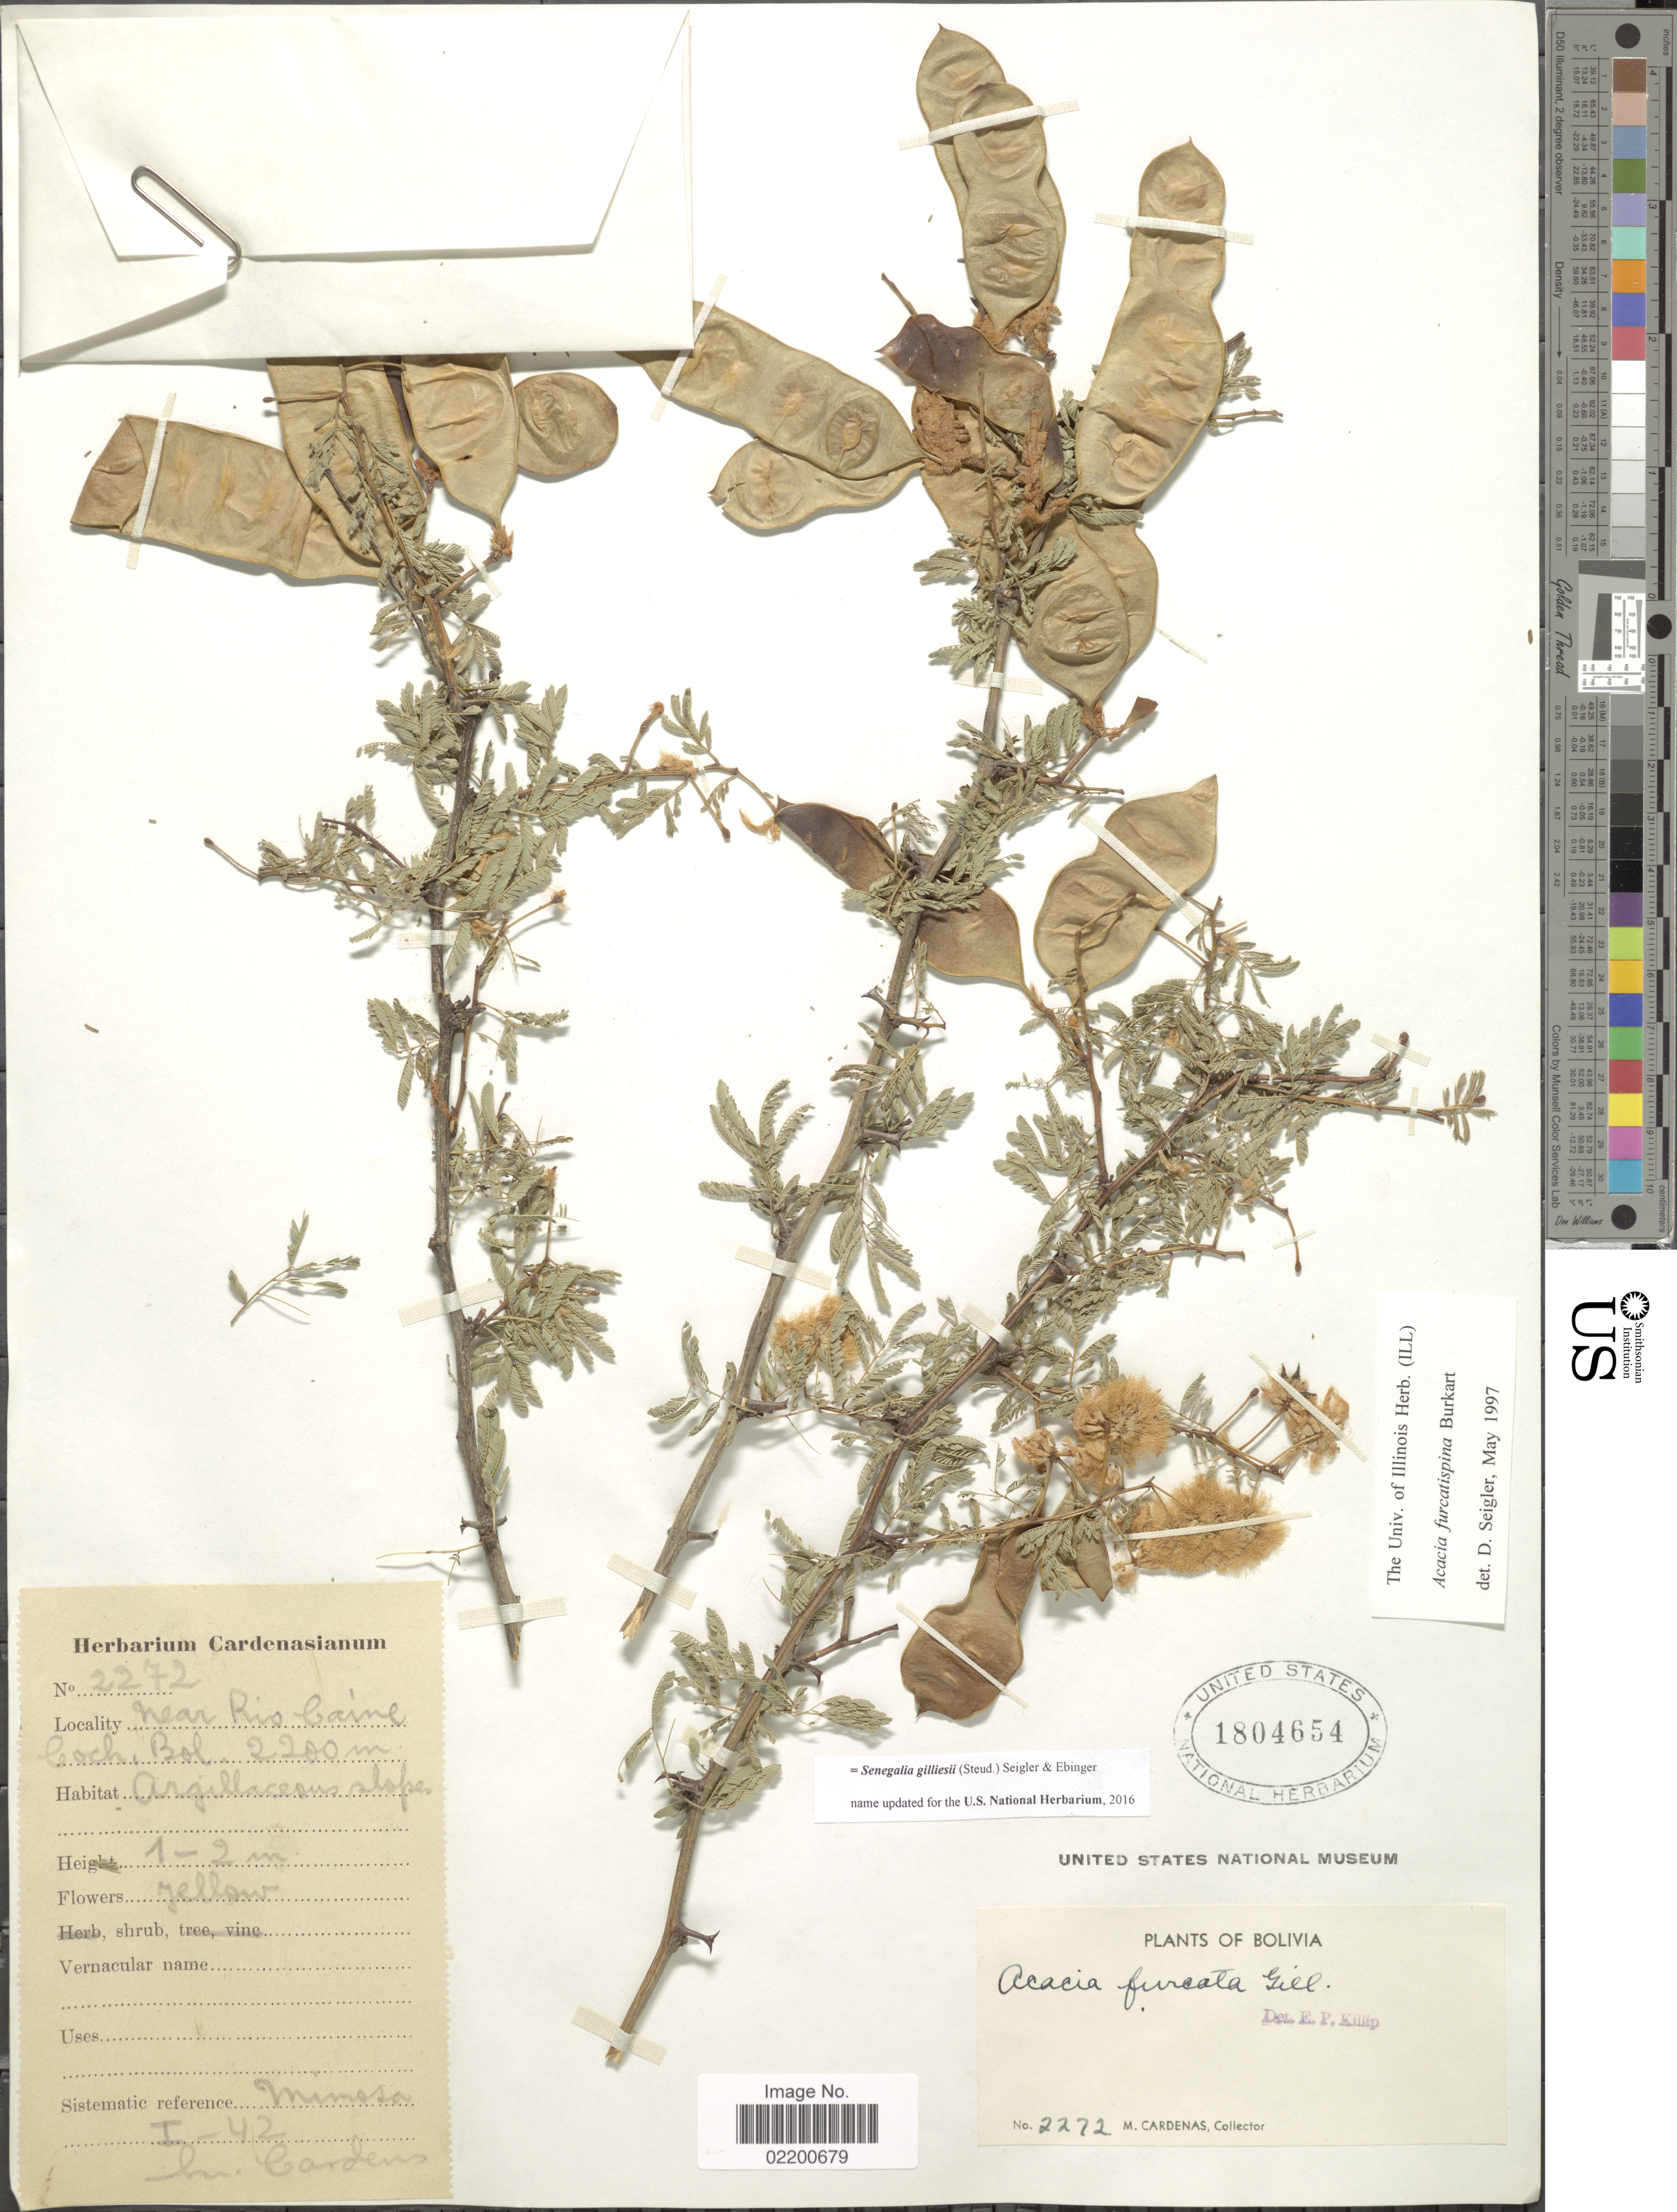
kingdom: Plantae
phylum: Tracheophyta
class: Magnoliopsida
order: Fabales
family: Fabaceae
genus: Senegalia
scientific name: Senegalia gilliesii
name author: (Steud.) Seigler & Ebinger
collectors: M. Cárdenas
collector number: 2272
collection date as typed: Transcribed d/m/y: /1/42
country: Bolivia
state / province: Cochabamba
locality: Near Rio Caine.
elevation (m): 2200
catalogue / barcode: US 1804654